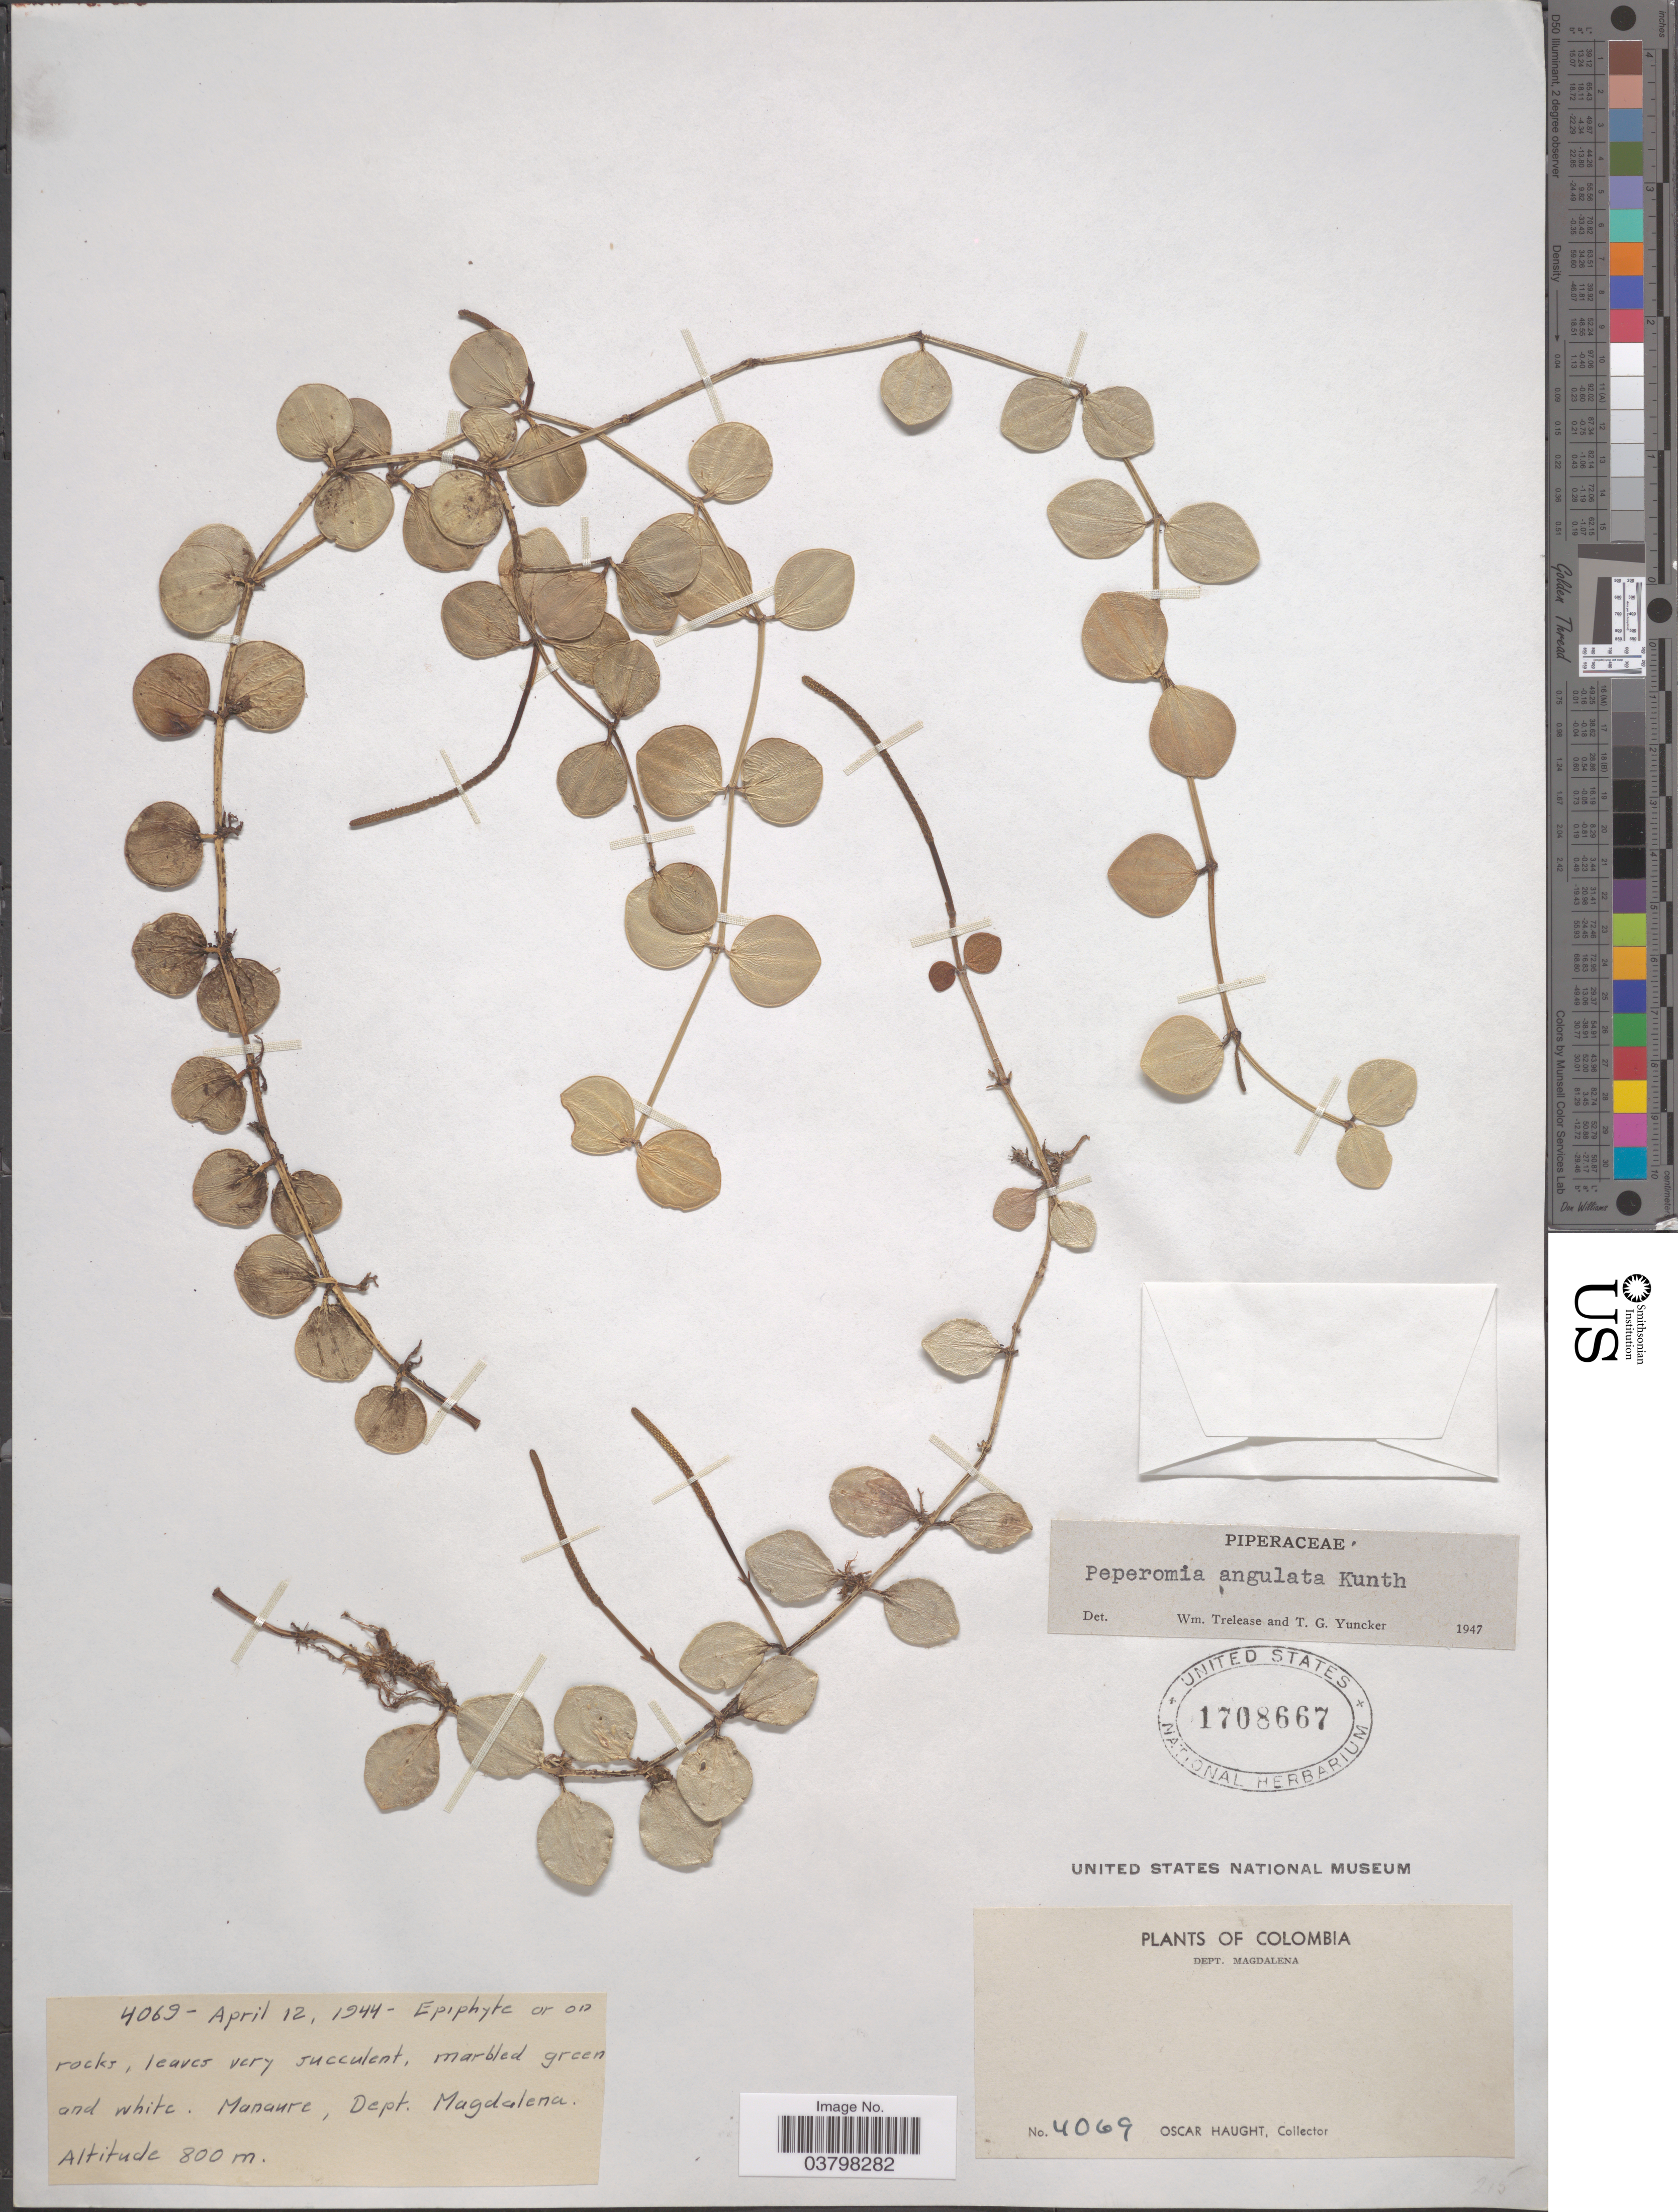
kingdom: Plantae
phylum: Tracheophyta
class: Magnoliopsida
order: Piperales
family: Piperaceae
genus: Peperomia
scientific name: Peperomia quadrangularis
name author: (J.V. Thomps.) A. Dietr.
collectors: O. L. Haught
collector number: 4069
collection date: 1944-04-12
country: Colombia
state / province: Magdalena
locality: Manaure, Dept. Magdalena.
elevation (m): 800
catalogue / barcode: US 1708667